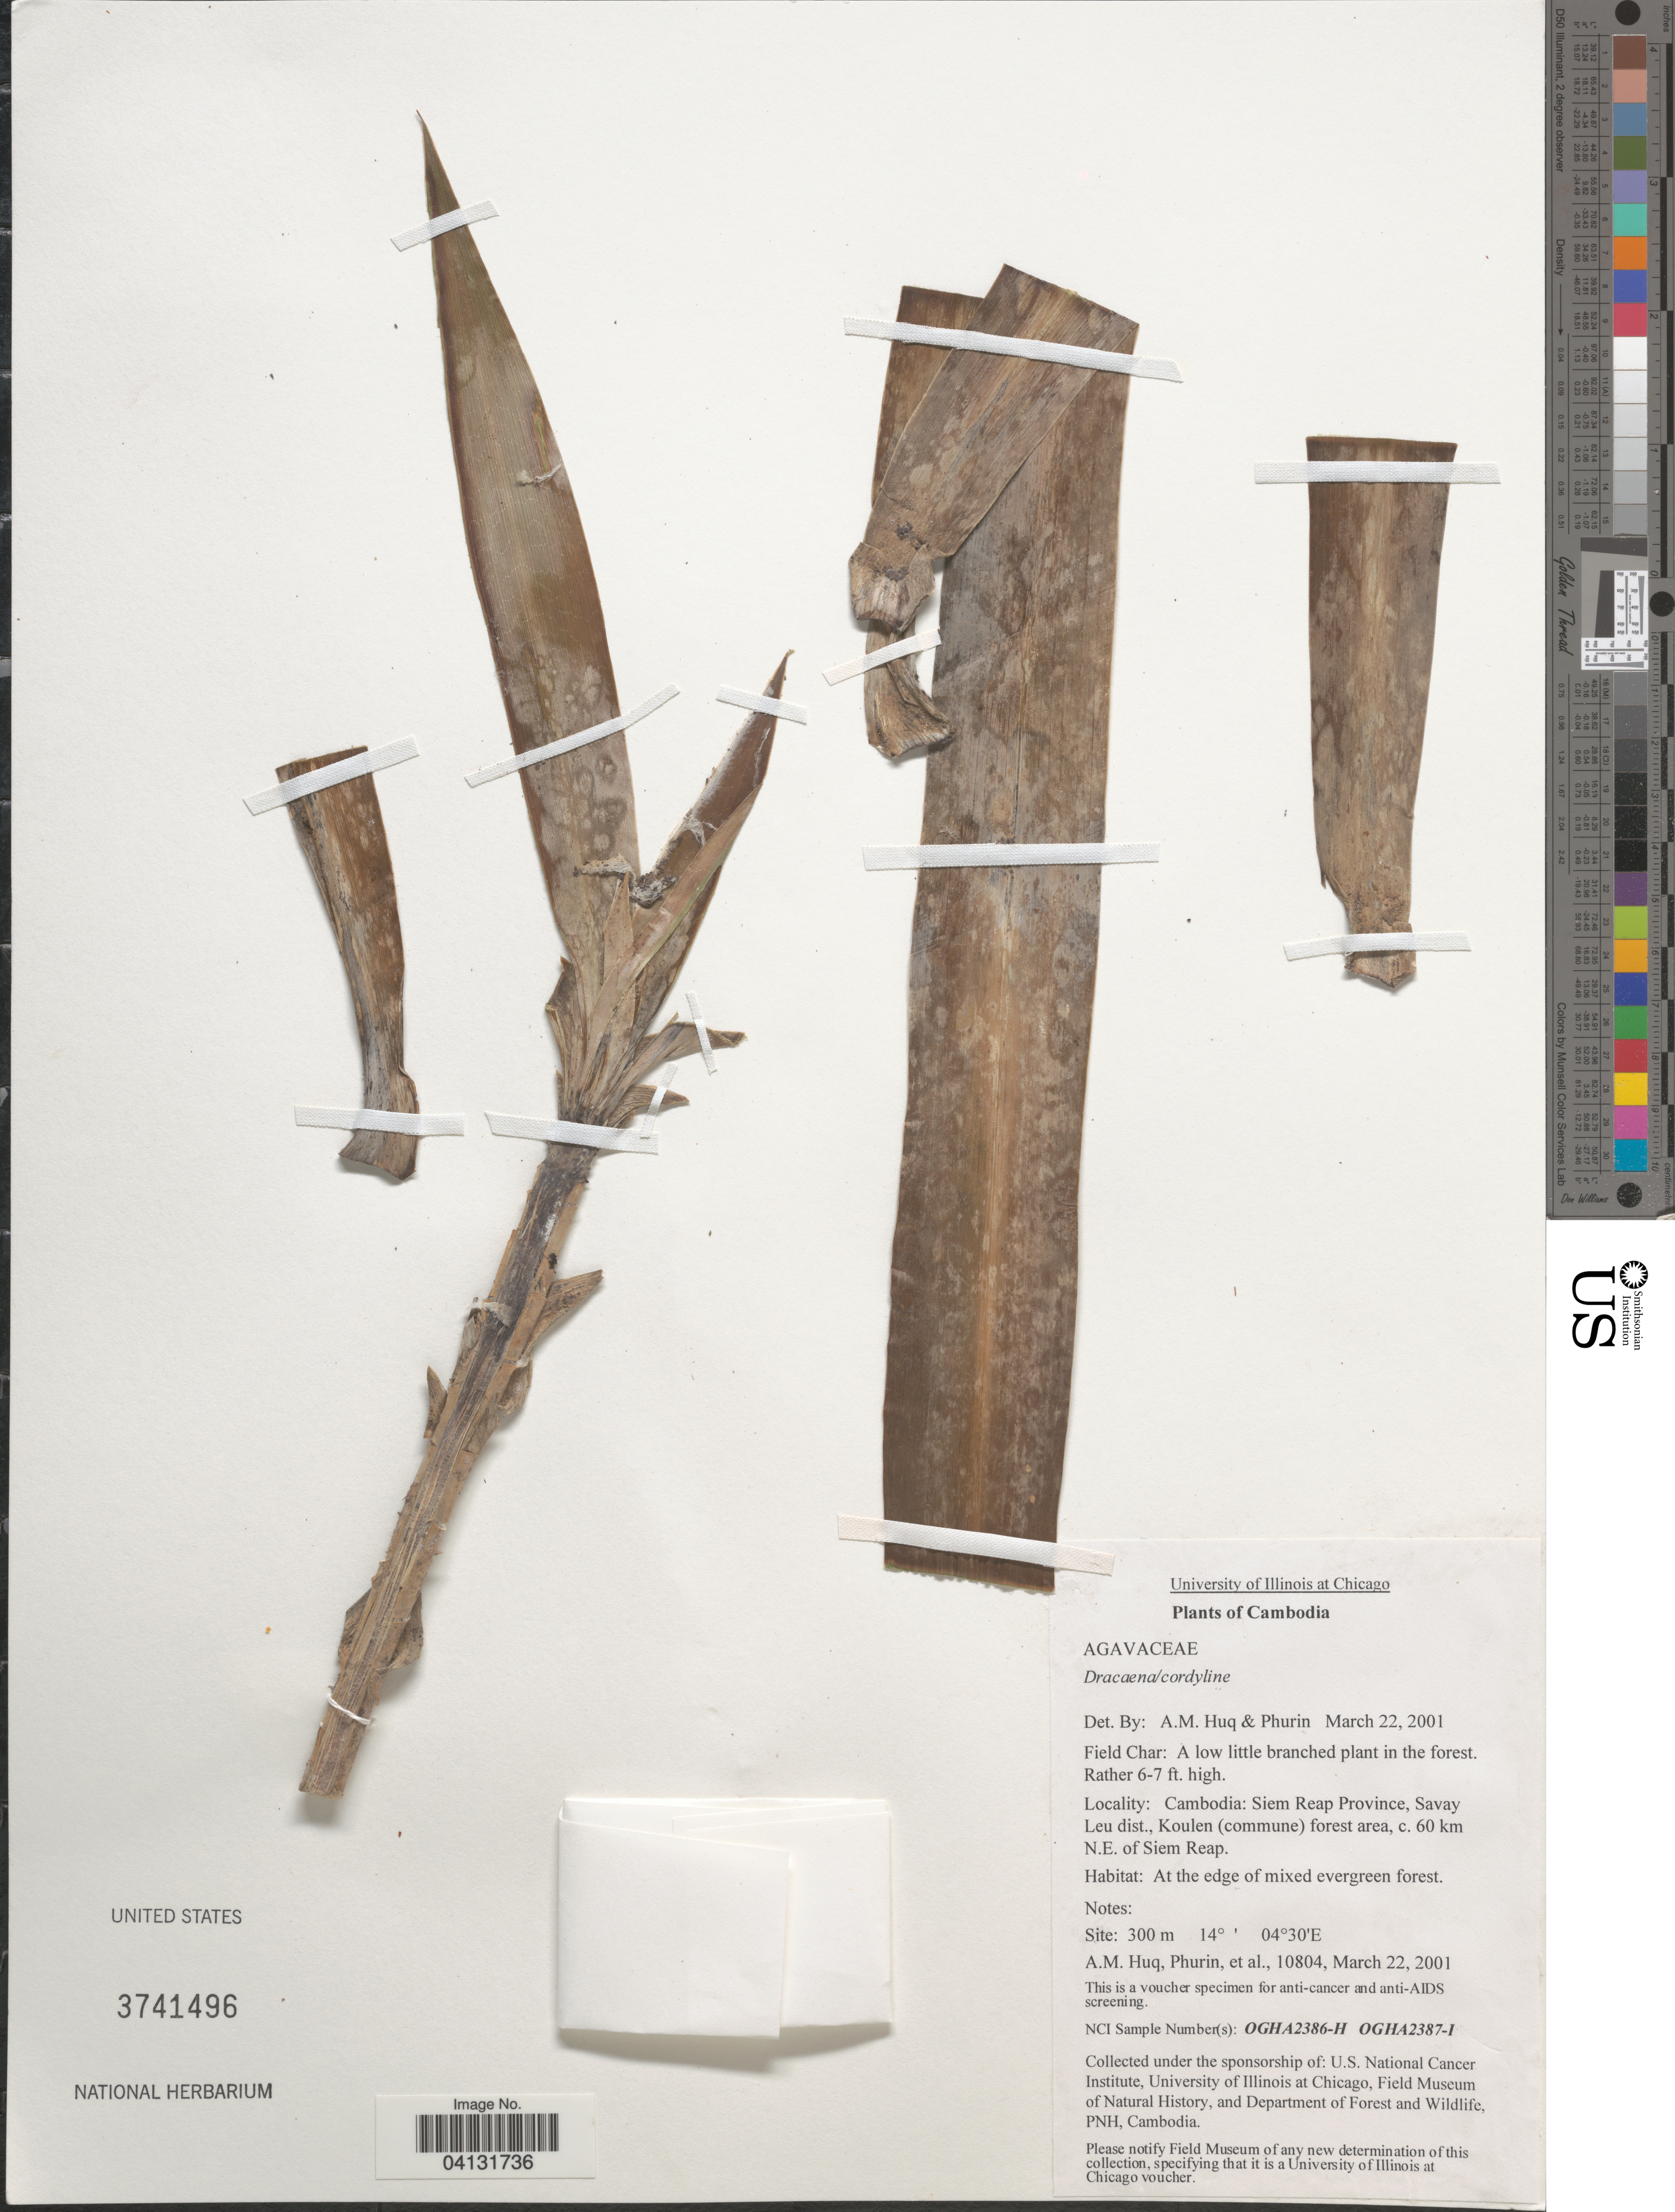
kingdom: Plantae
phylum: Tracheophyta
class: Liliopsida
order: Asparagales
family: Asparagaceae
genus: Dracaena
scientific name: Dracaena sp.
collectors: A. M. Huq, -. Phurin & et al.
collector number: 10804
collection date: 2001-03-22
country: Cambodia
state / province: Siĕm Réab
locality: Siem Reap Province, Savay Leu dist., Koulen (commune) forest area, c. 60 km N.E. of Siem Reap.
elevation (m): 300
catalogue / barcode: US 3741496